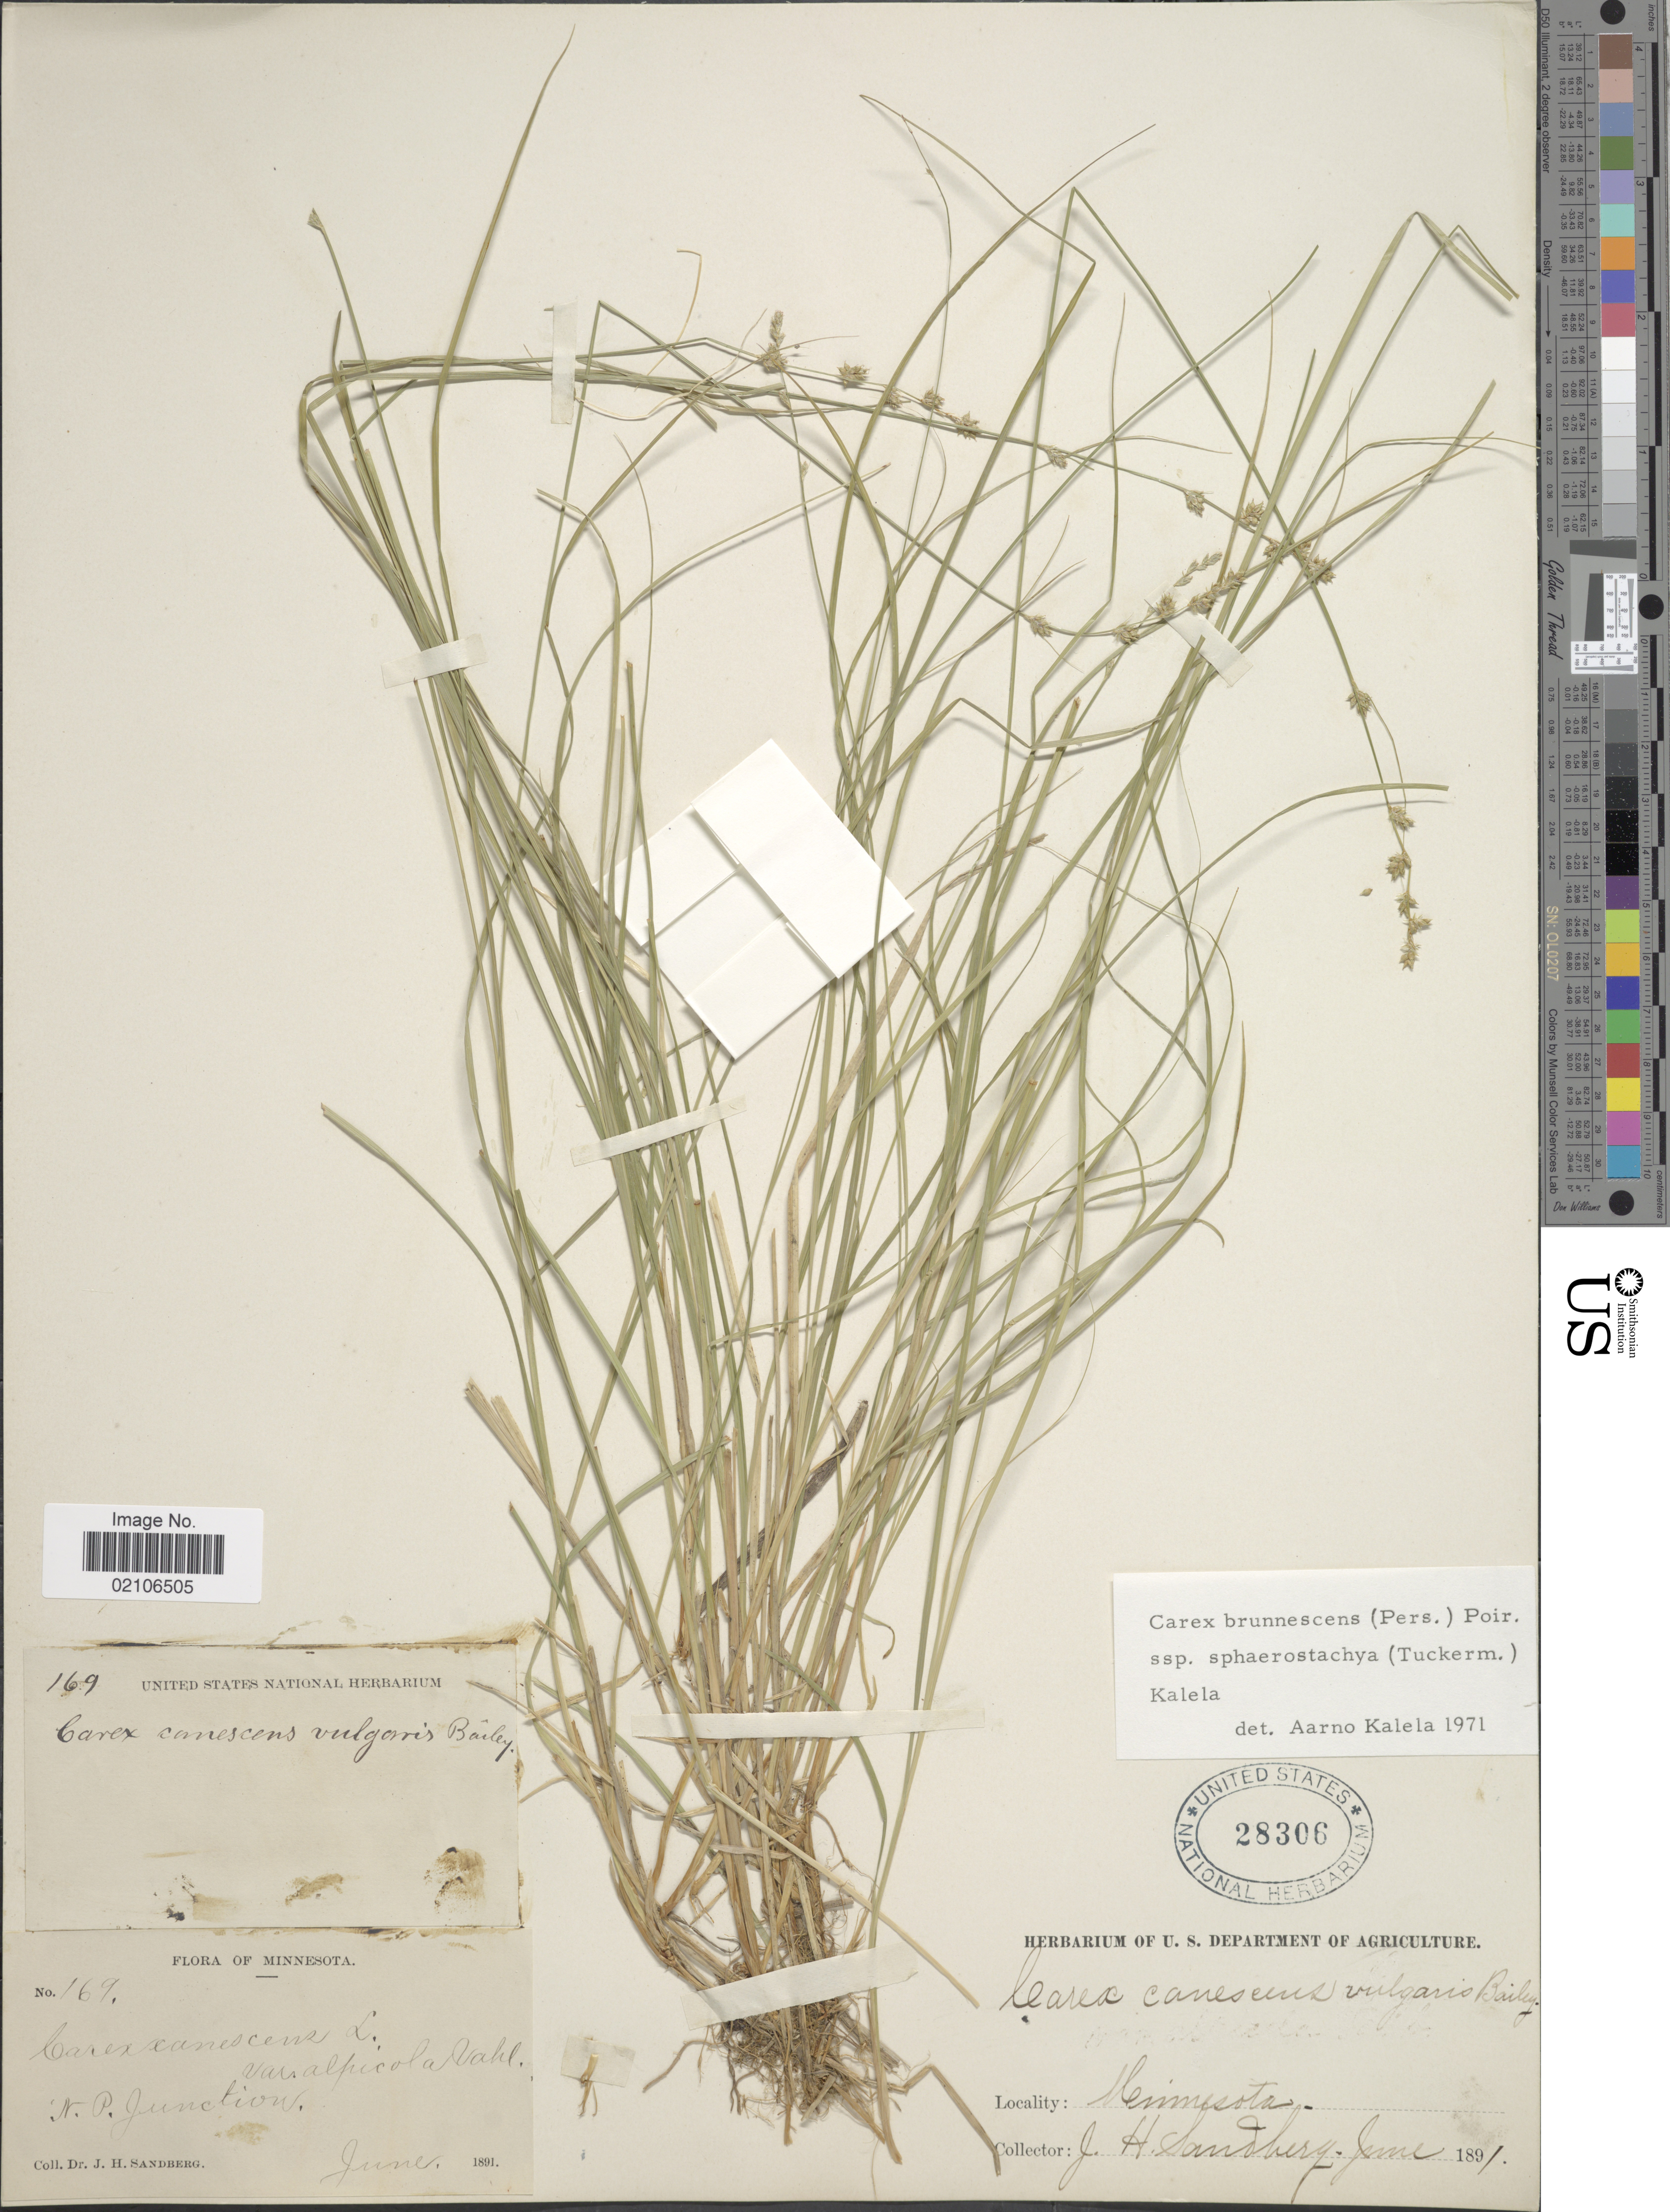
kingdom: Plantae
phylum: Tracheophyta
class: Liliopsida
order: Poales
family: Cyperaceae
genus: Carex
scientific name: Carex brunnescens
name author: (Pers.) Poir.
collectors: J. H. Sandberg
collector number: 169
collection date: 1891-06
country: United States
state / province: Minnesota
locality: N.P Junction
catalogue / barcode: US 28306